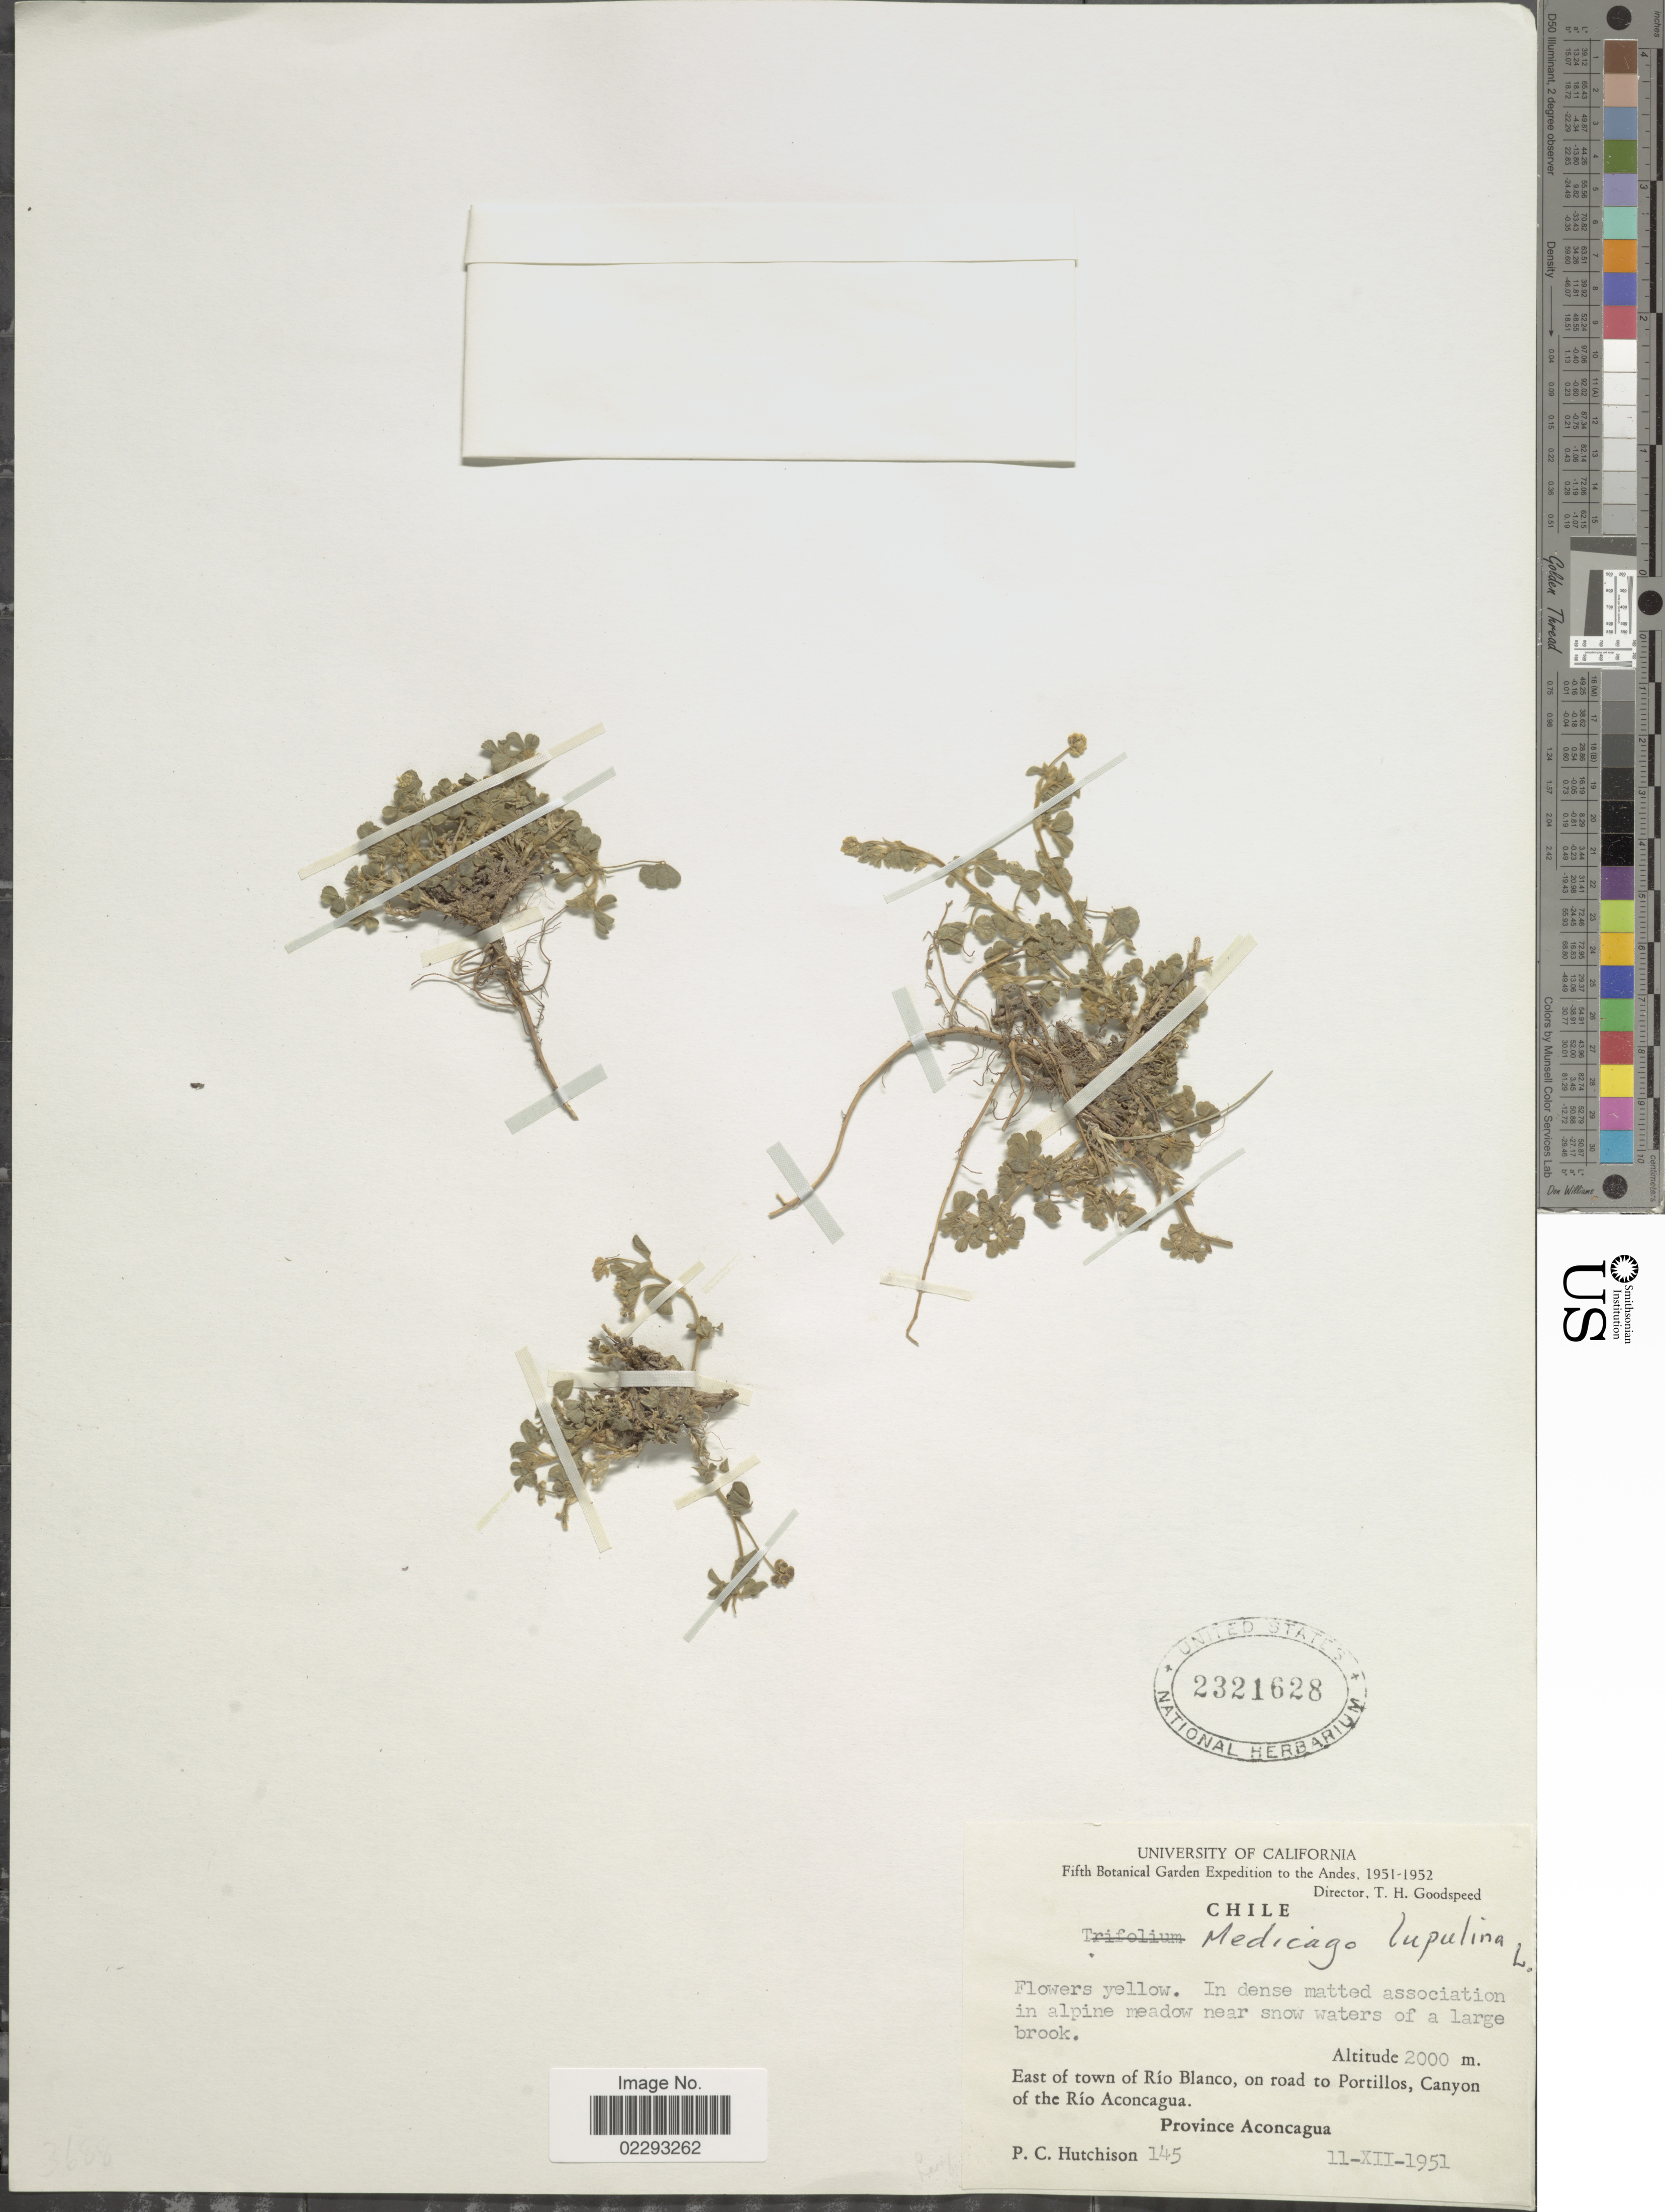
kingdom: Plantae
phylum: Tracheophyta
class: Magnoliopsida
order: Fabales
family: Fabaceae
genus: Medicago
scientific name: Medicago lupulina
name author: L.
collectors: P. C. Hutchison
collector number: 145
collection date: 1951-12-11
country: Chile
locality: In dense matted association in alpine meadow near waters of a large brook, east of town of Río Blanco, on road to Portillos, Canyon of the río Aconcagua, Province of Aconcagua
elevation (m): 2000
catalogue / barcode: US 2321628